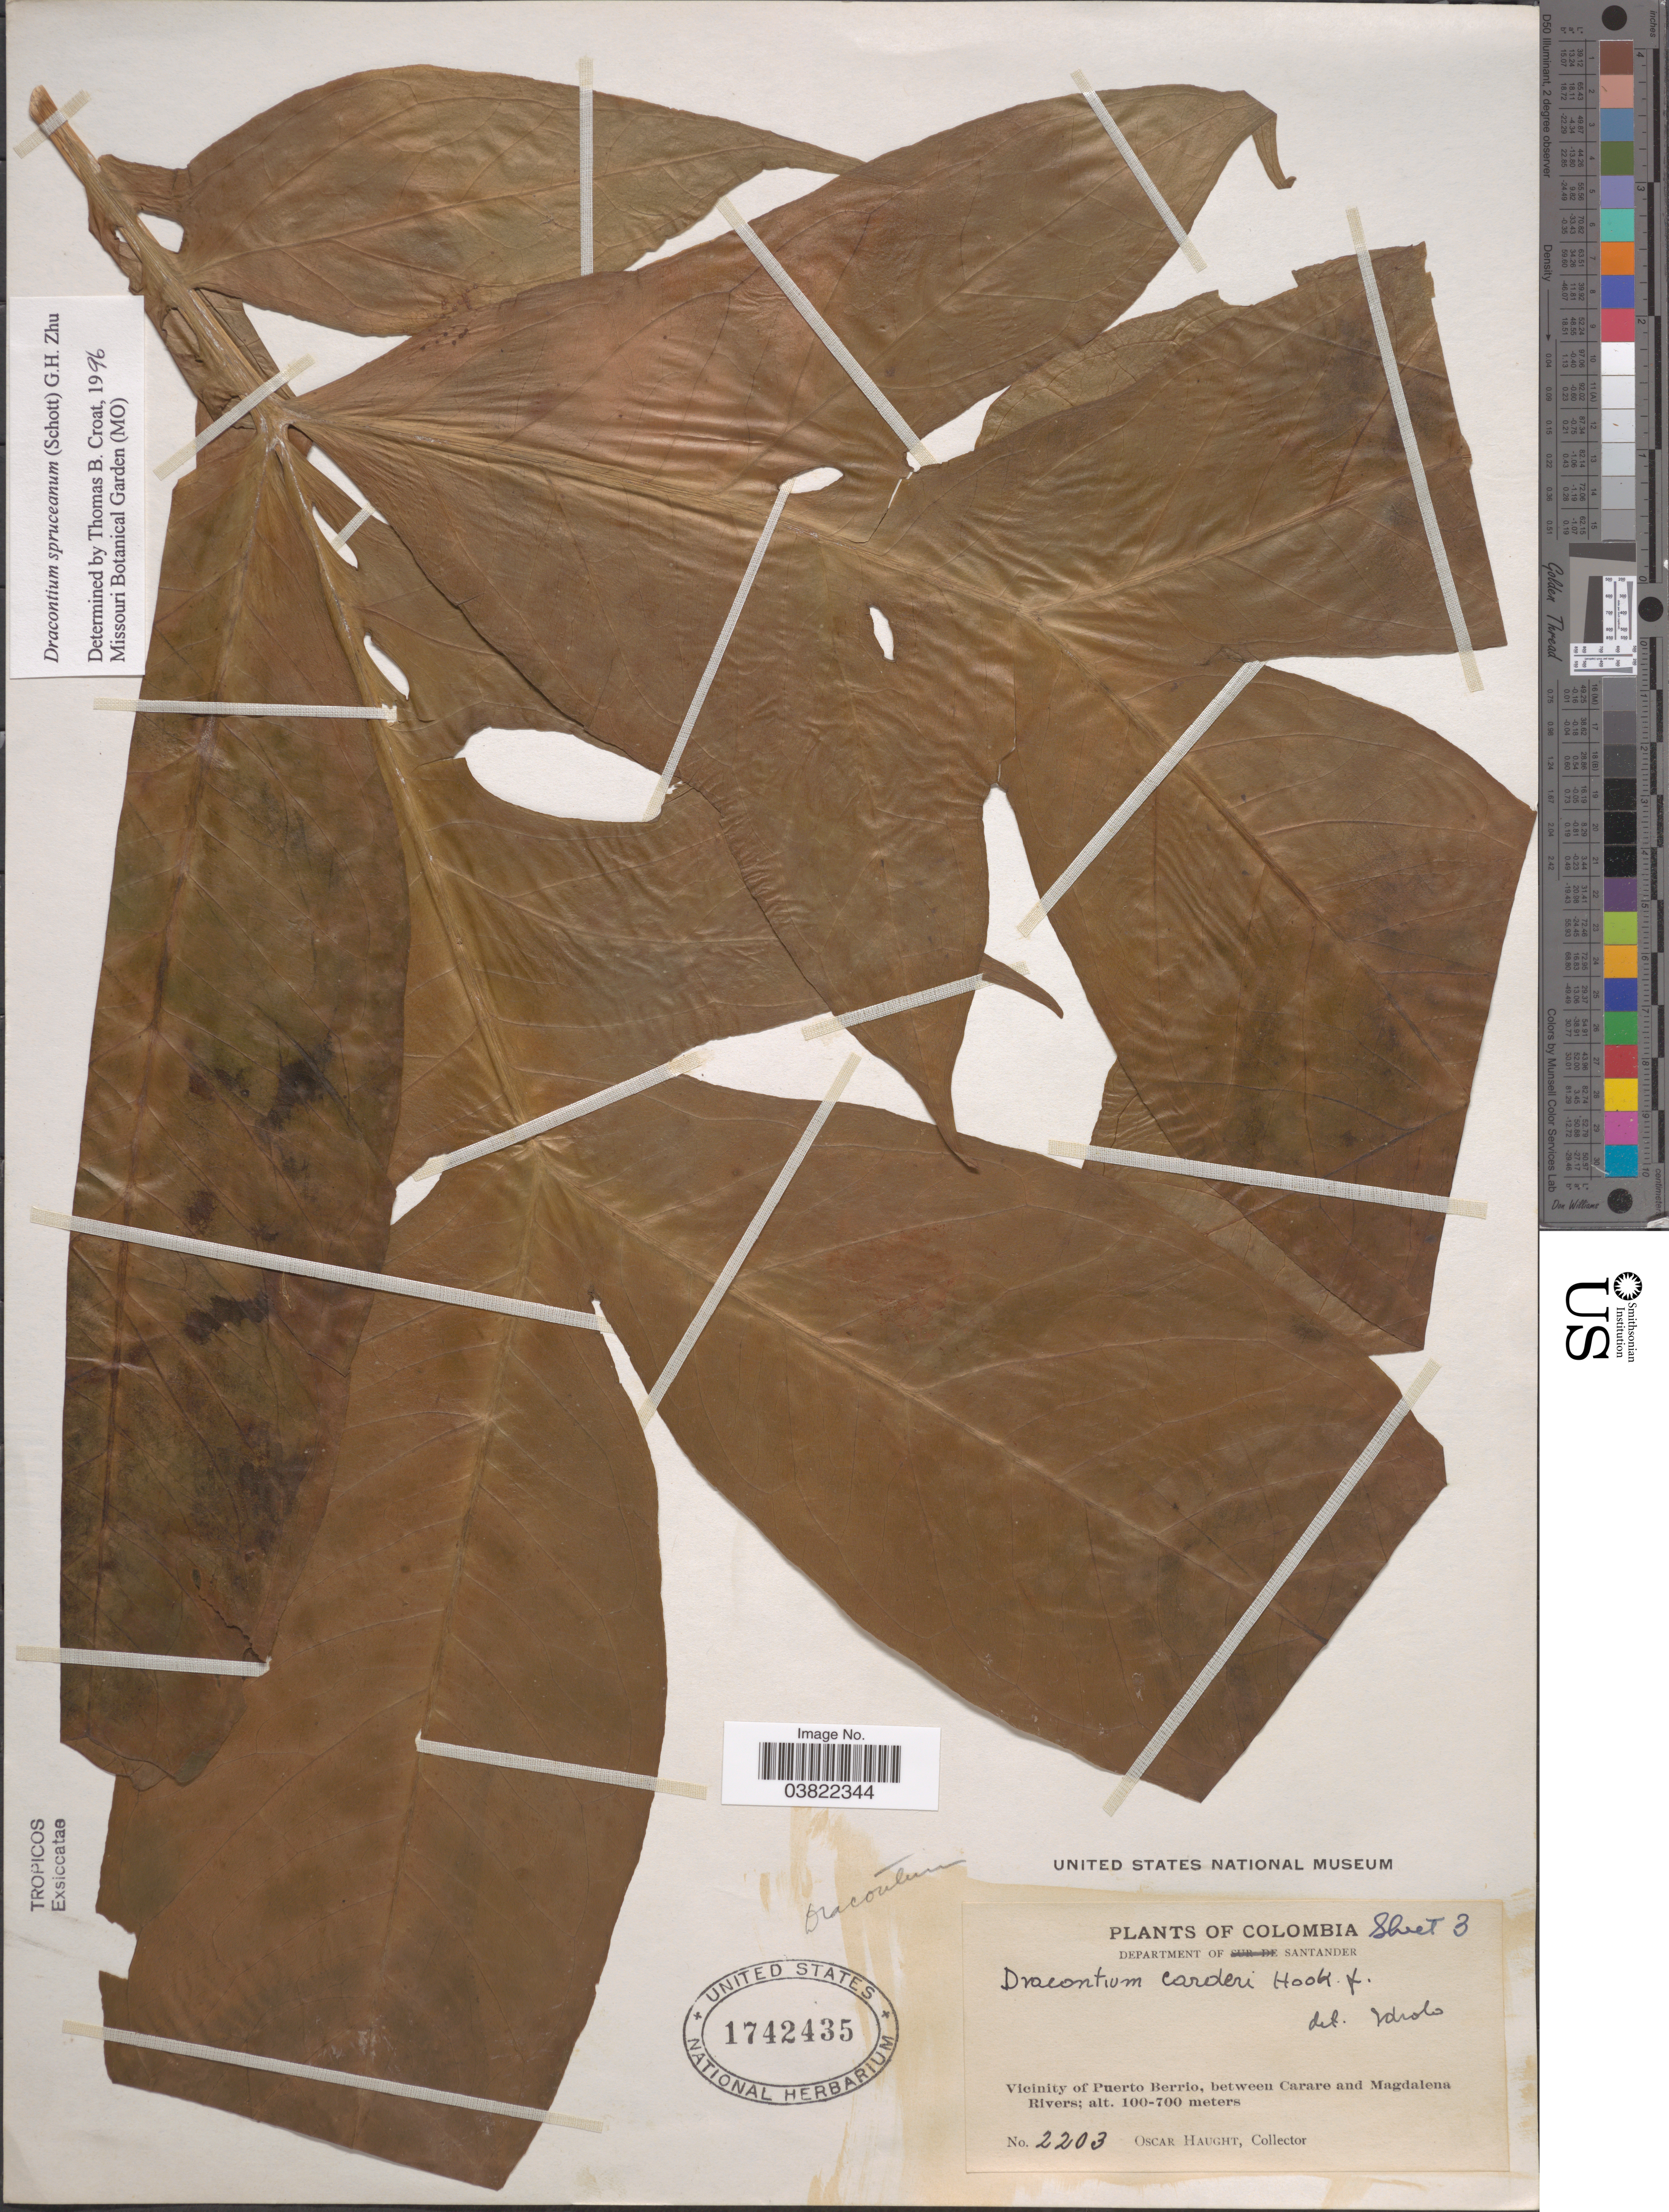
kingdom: Plantae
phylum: Tracheophyta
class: Liliopsida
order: Alismatales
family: Araceae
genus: Dracontium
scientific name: Dracontium spruceanum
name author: (Schott) G.H. Zhu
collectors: O. L. Haught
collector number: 2203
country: Colombia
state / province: Santander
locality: Department of Santander. Vicinity of Puerto Berrio, between Carare and Magdalena Rivers.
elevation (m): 100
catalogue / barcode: US 1742435